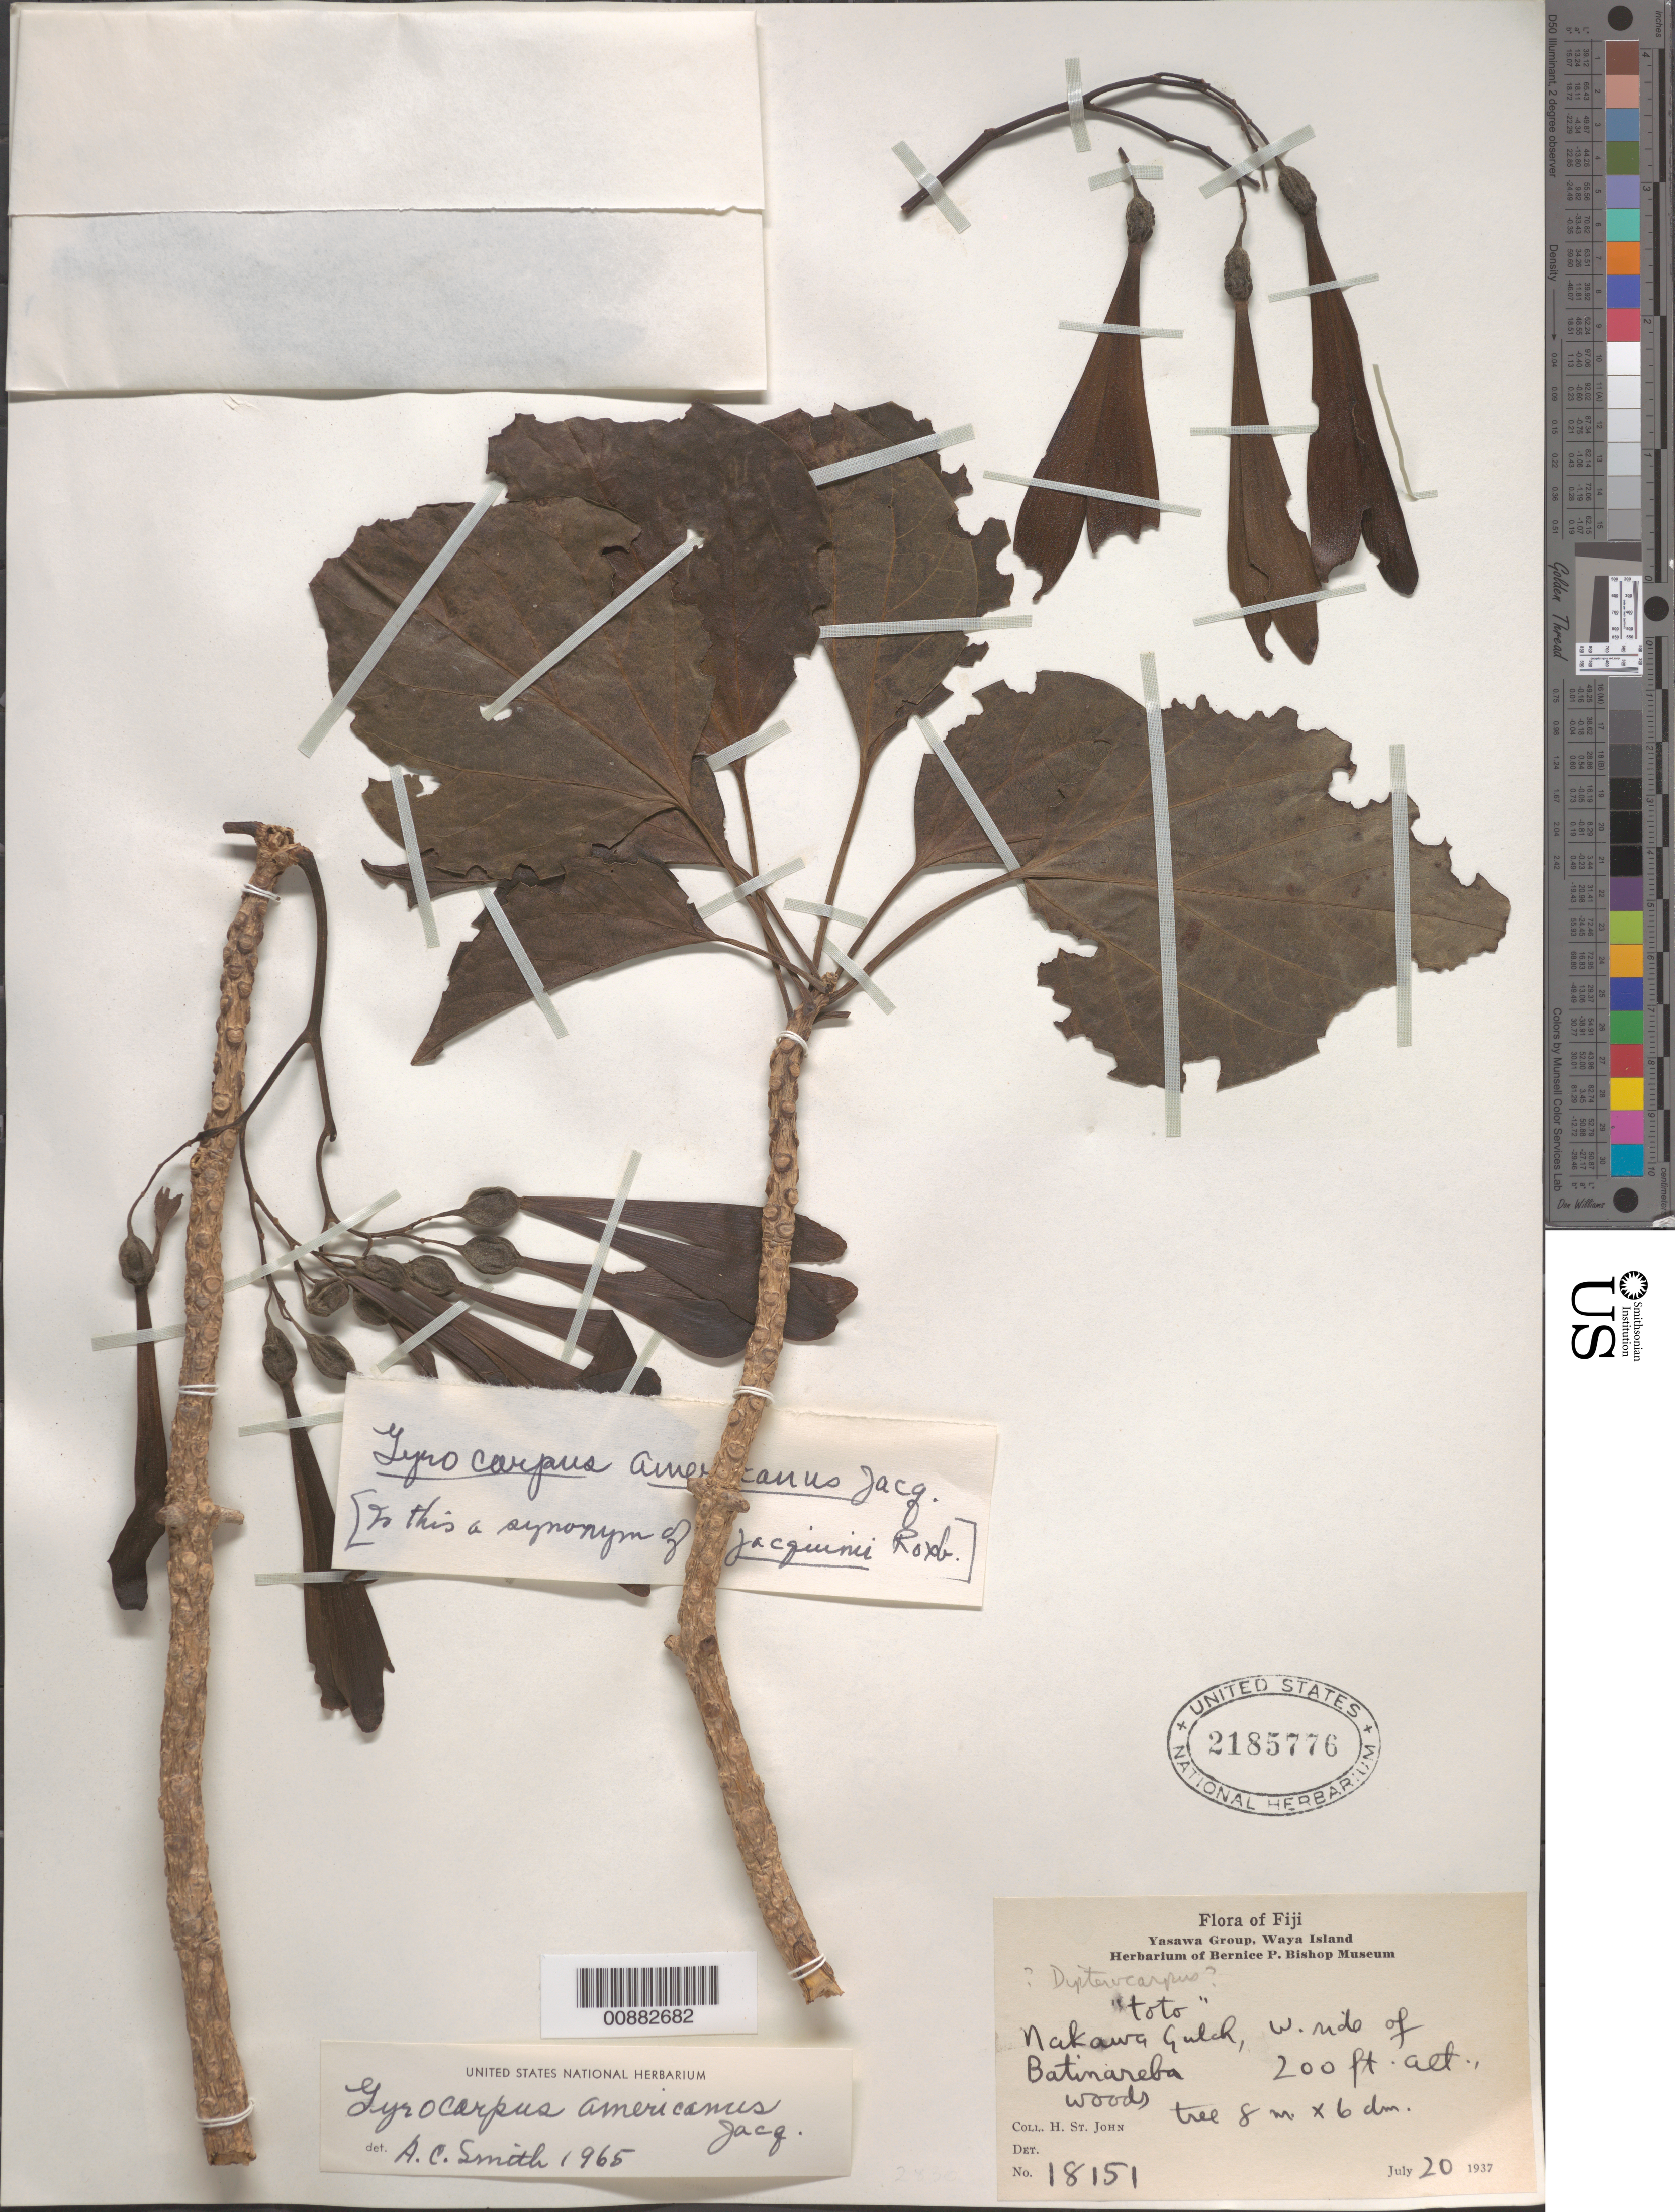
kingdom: Plantae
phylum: Tracheophyta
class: Magnoliopsida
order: Laurales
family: Hernandiaceae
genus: Gyrocarpus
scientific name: Gyrocarpus americanus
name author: Jacq.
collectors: H. St. John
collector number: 18151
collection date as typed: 20 Jul 1937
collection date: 1937-07-20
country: Fiji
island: Waya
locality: West side of Batinareba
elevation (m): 61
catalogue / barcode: US 2185776